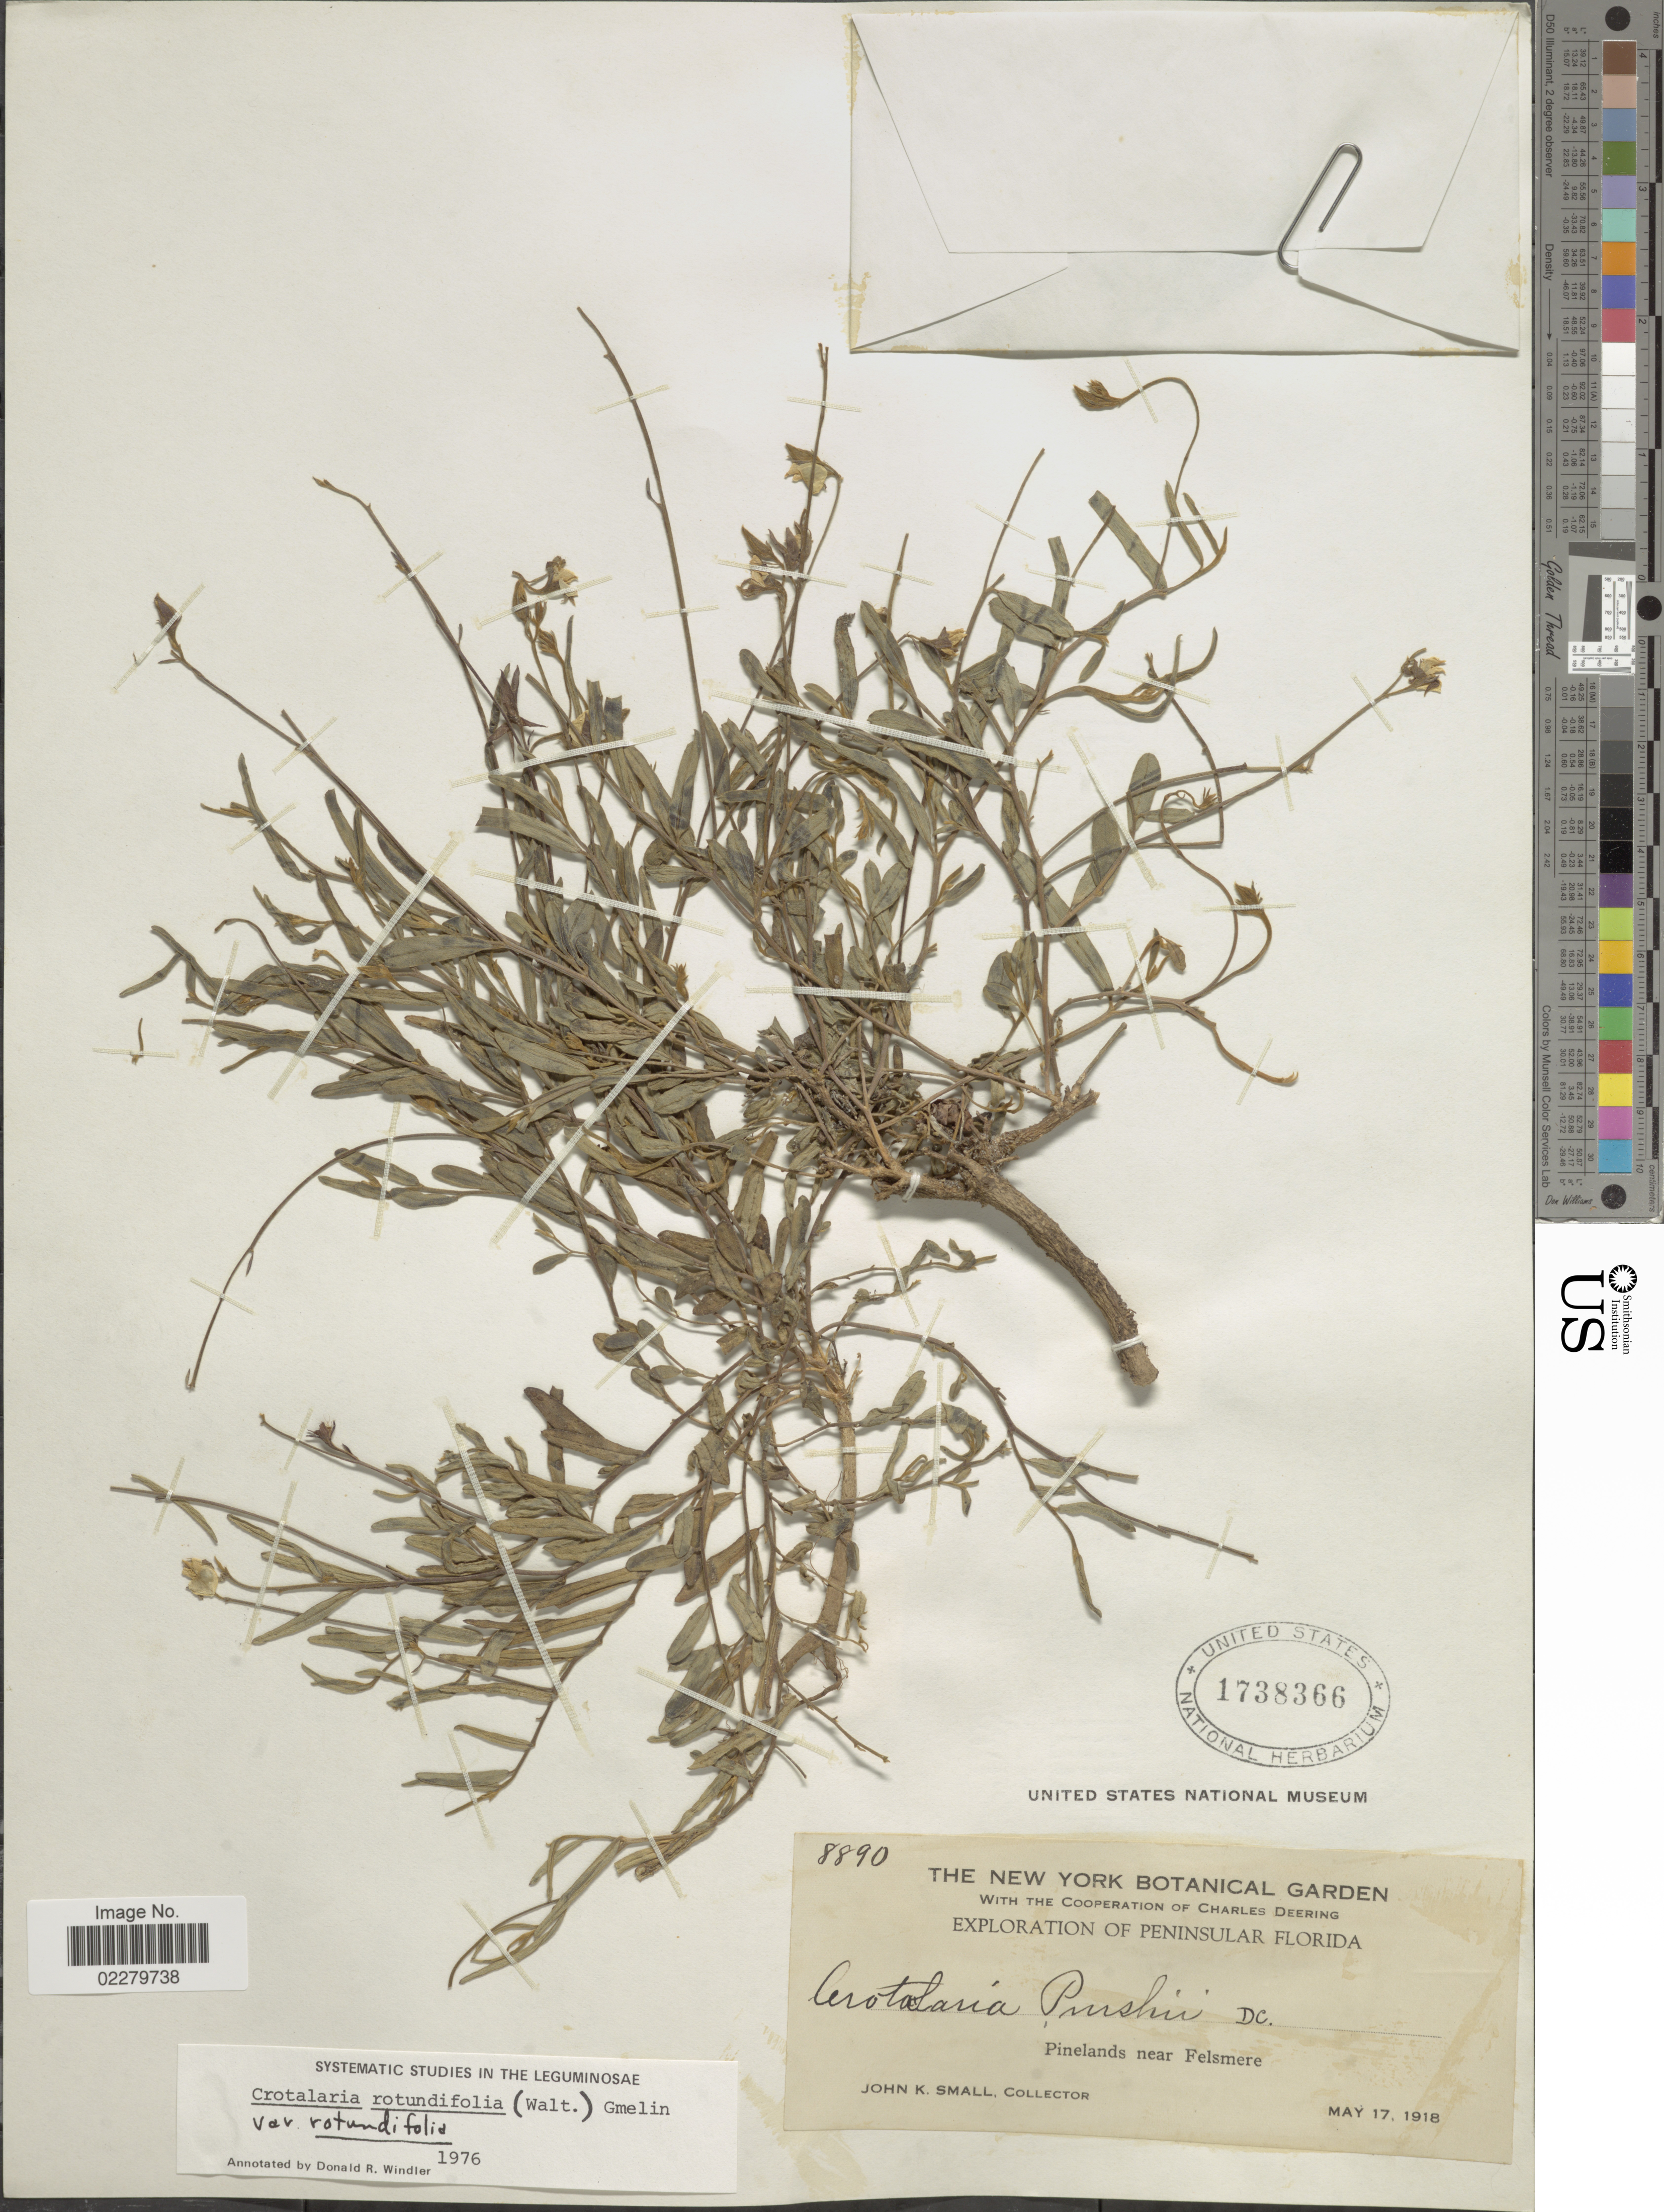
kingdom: Plantae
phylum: Tracheophyta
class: Magnoliopsida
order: Fabales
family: Fabaceae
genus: Crotalaria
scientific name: Crotalaria rotundifolia var. rotundifolia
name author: (Walter) J.F. Gmel.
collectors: J. K. Small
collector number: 8890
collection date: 1918-05-17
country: United States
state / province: Florida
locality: Peninsular Florida. Pinelands near Felsmere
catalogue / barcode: US 1738366